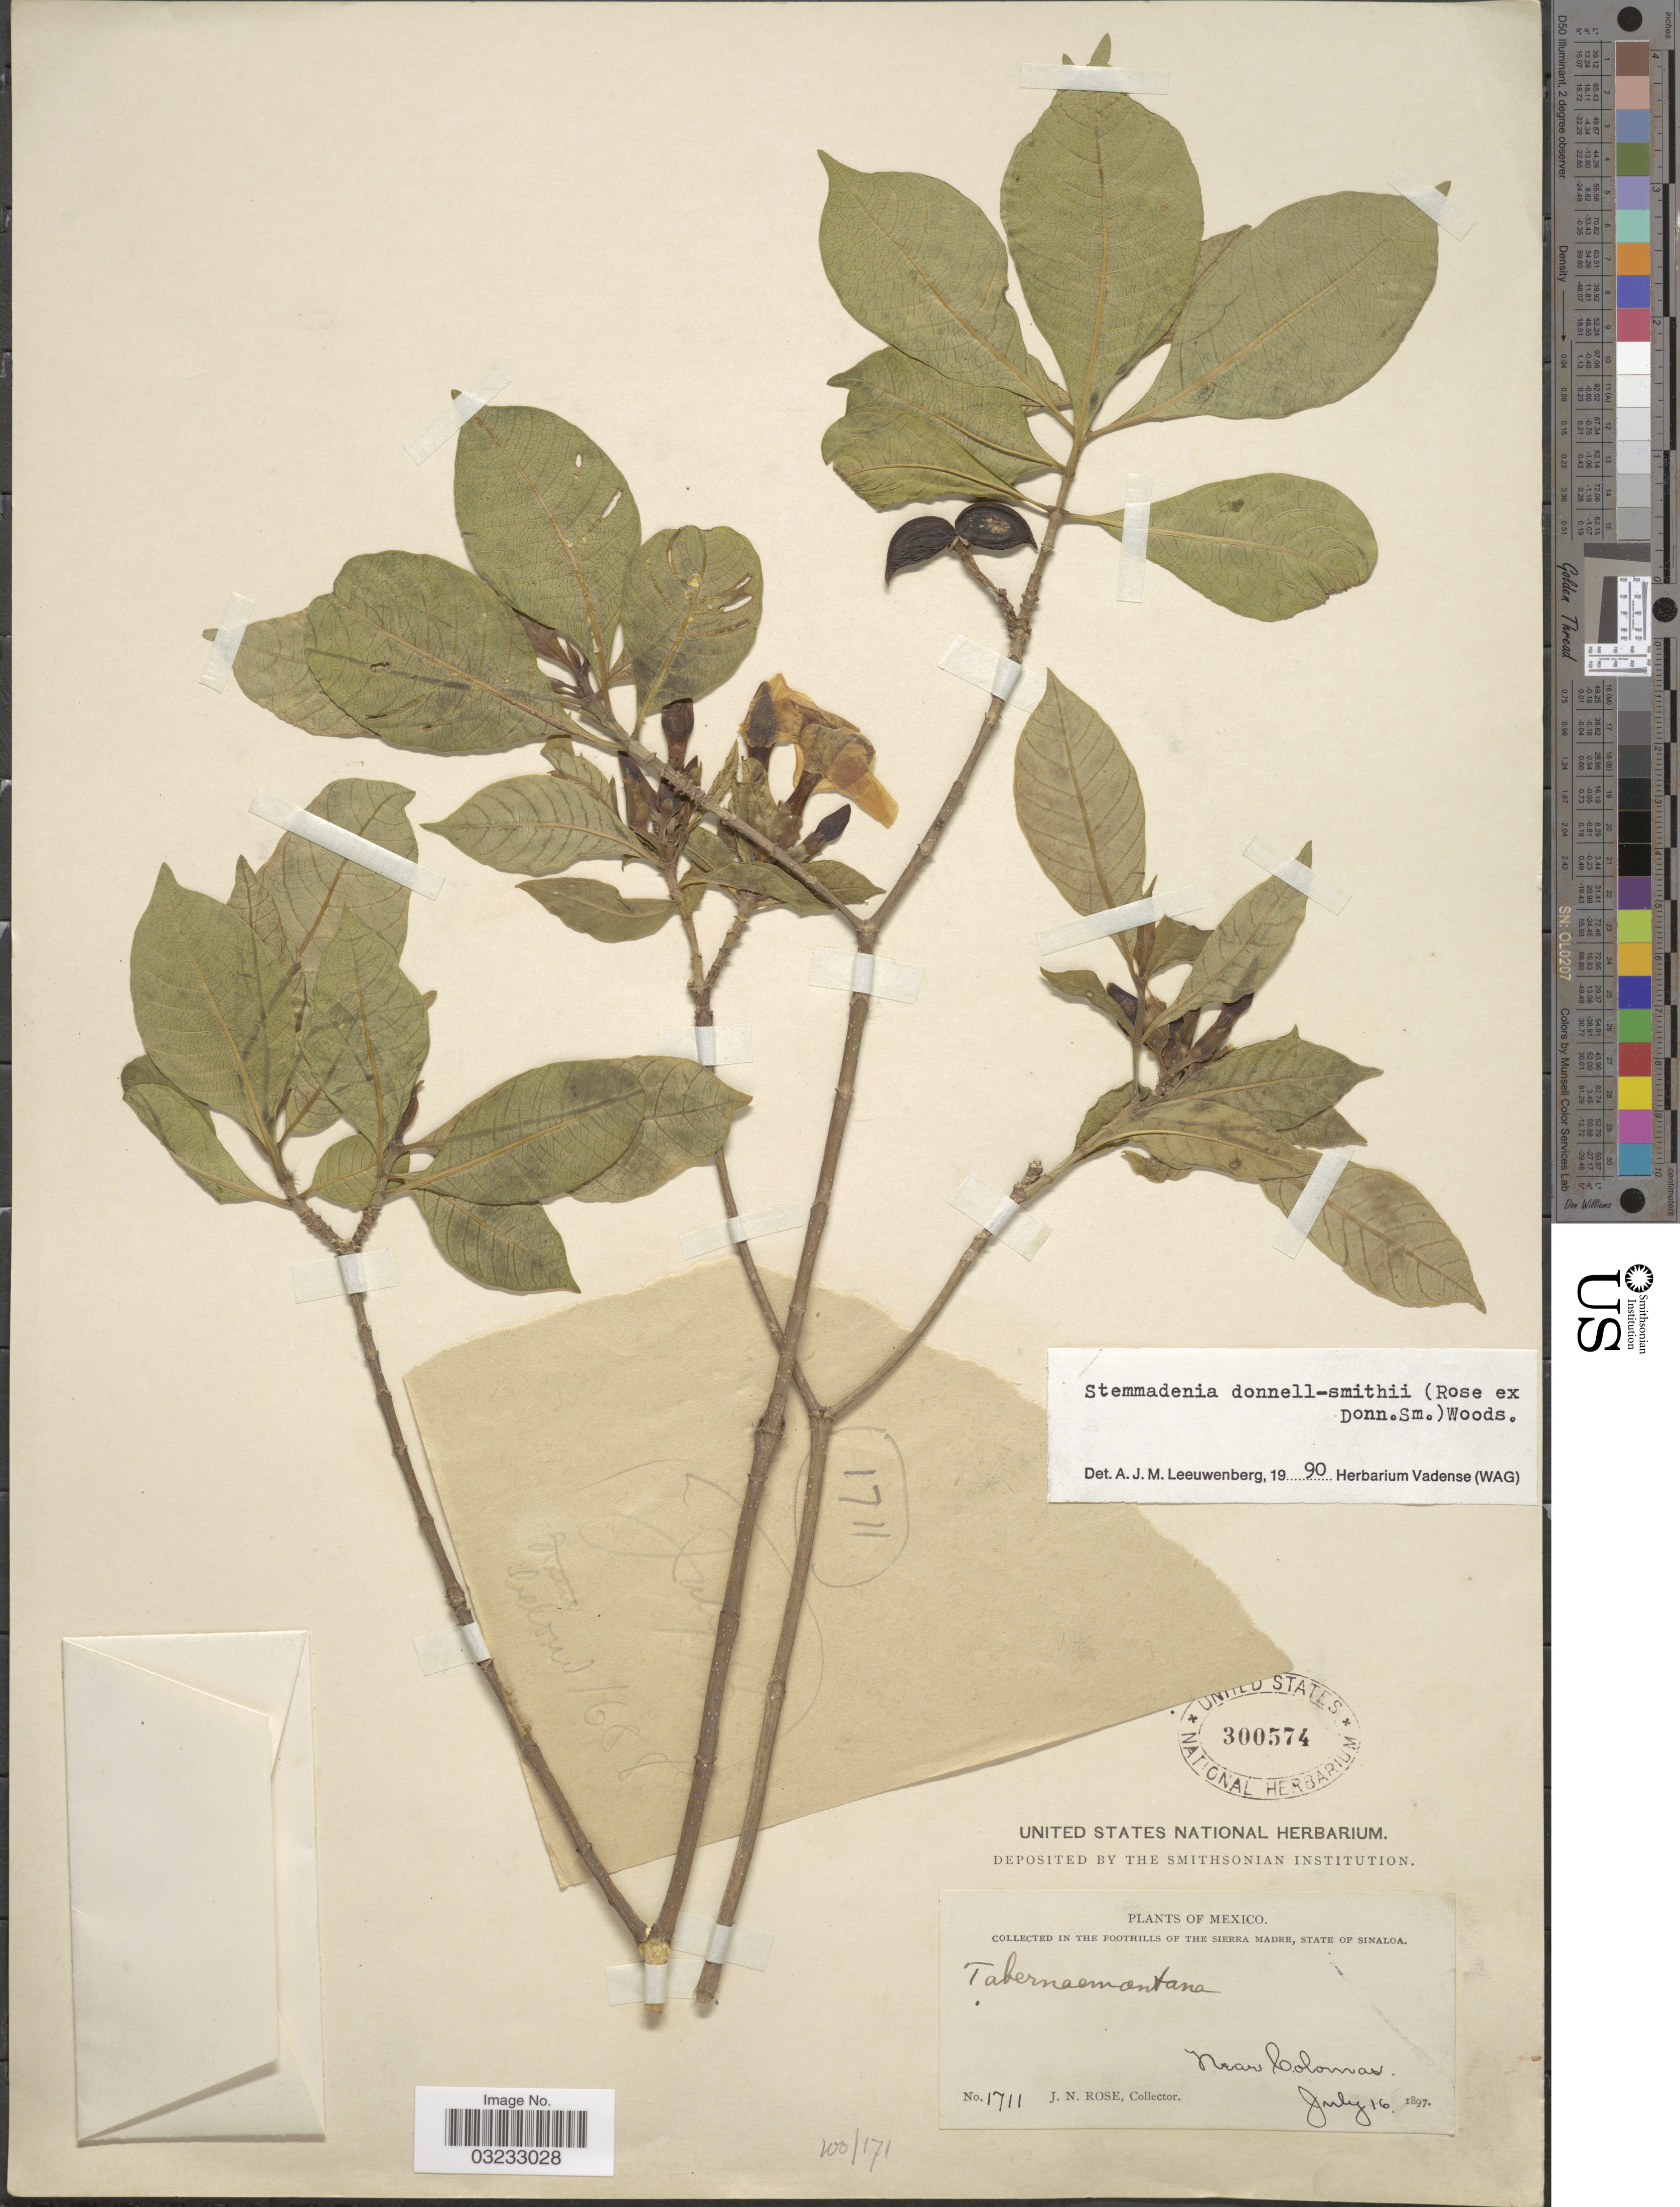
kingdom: Plantae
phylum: Tracheophyta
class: Magnoliopsida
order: Gentianales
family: Apocynaceae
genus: Stemmadenia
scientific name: Stemmadenia donnell-smithii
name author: (Rose ex Donn. Sm.) Woodson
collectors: J. N. Rose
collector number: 1711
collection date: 1897-07-16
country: Mexico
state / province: Sinaloa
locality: In the Foothills of the Sierra Madre. Near Colomas.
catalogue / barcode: US 300574